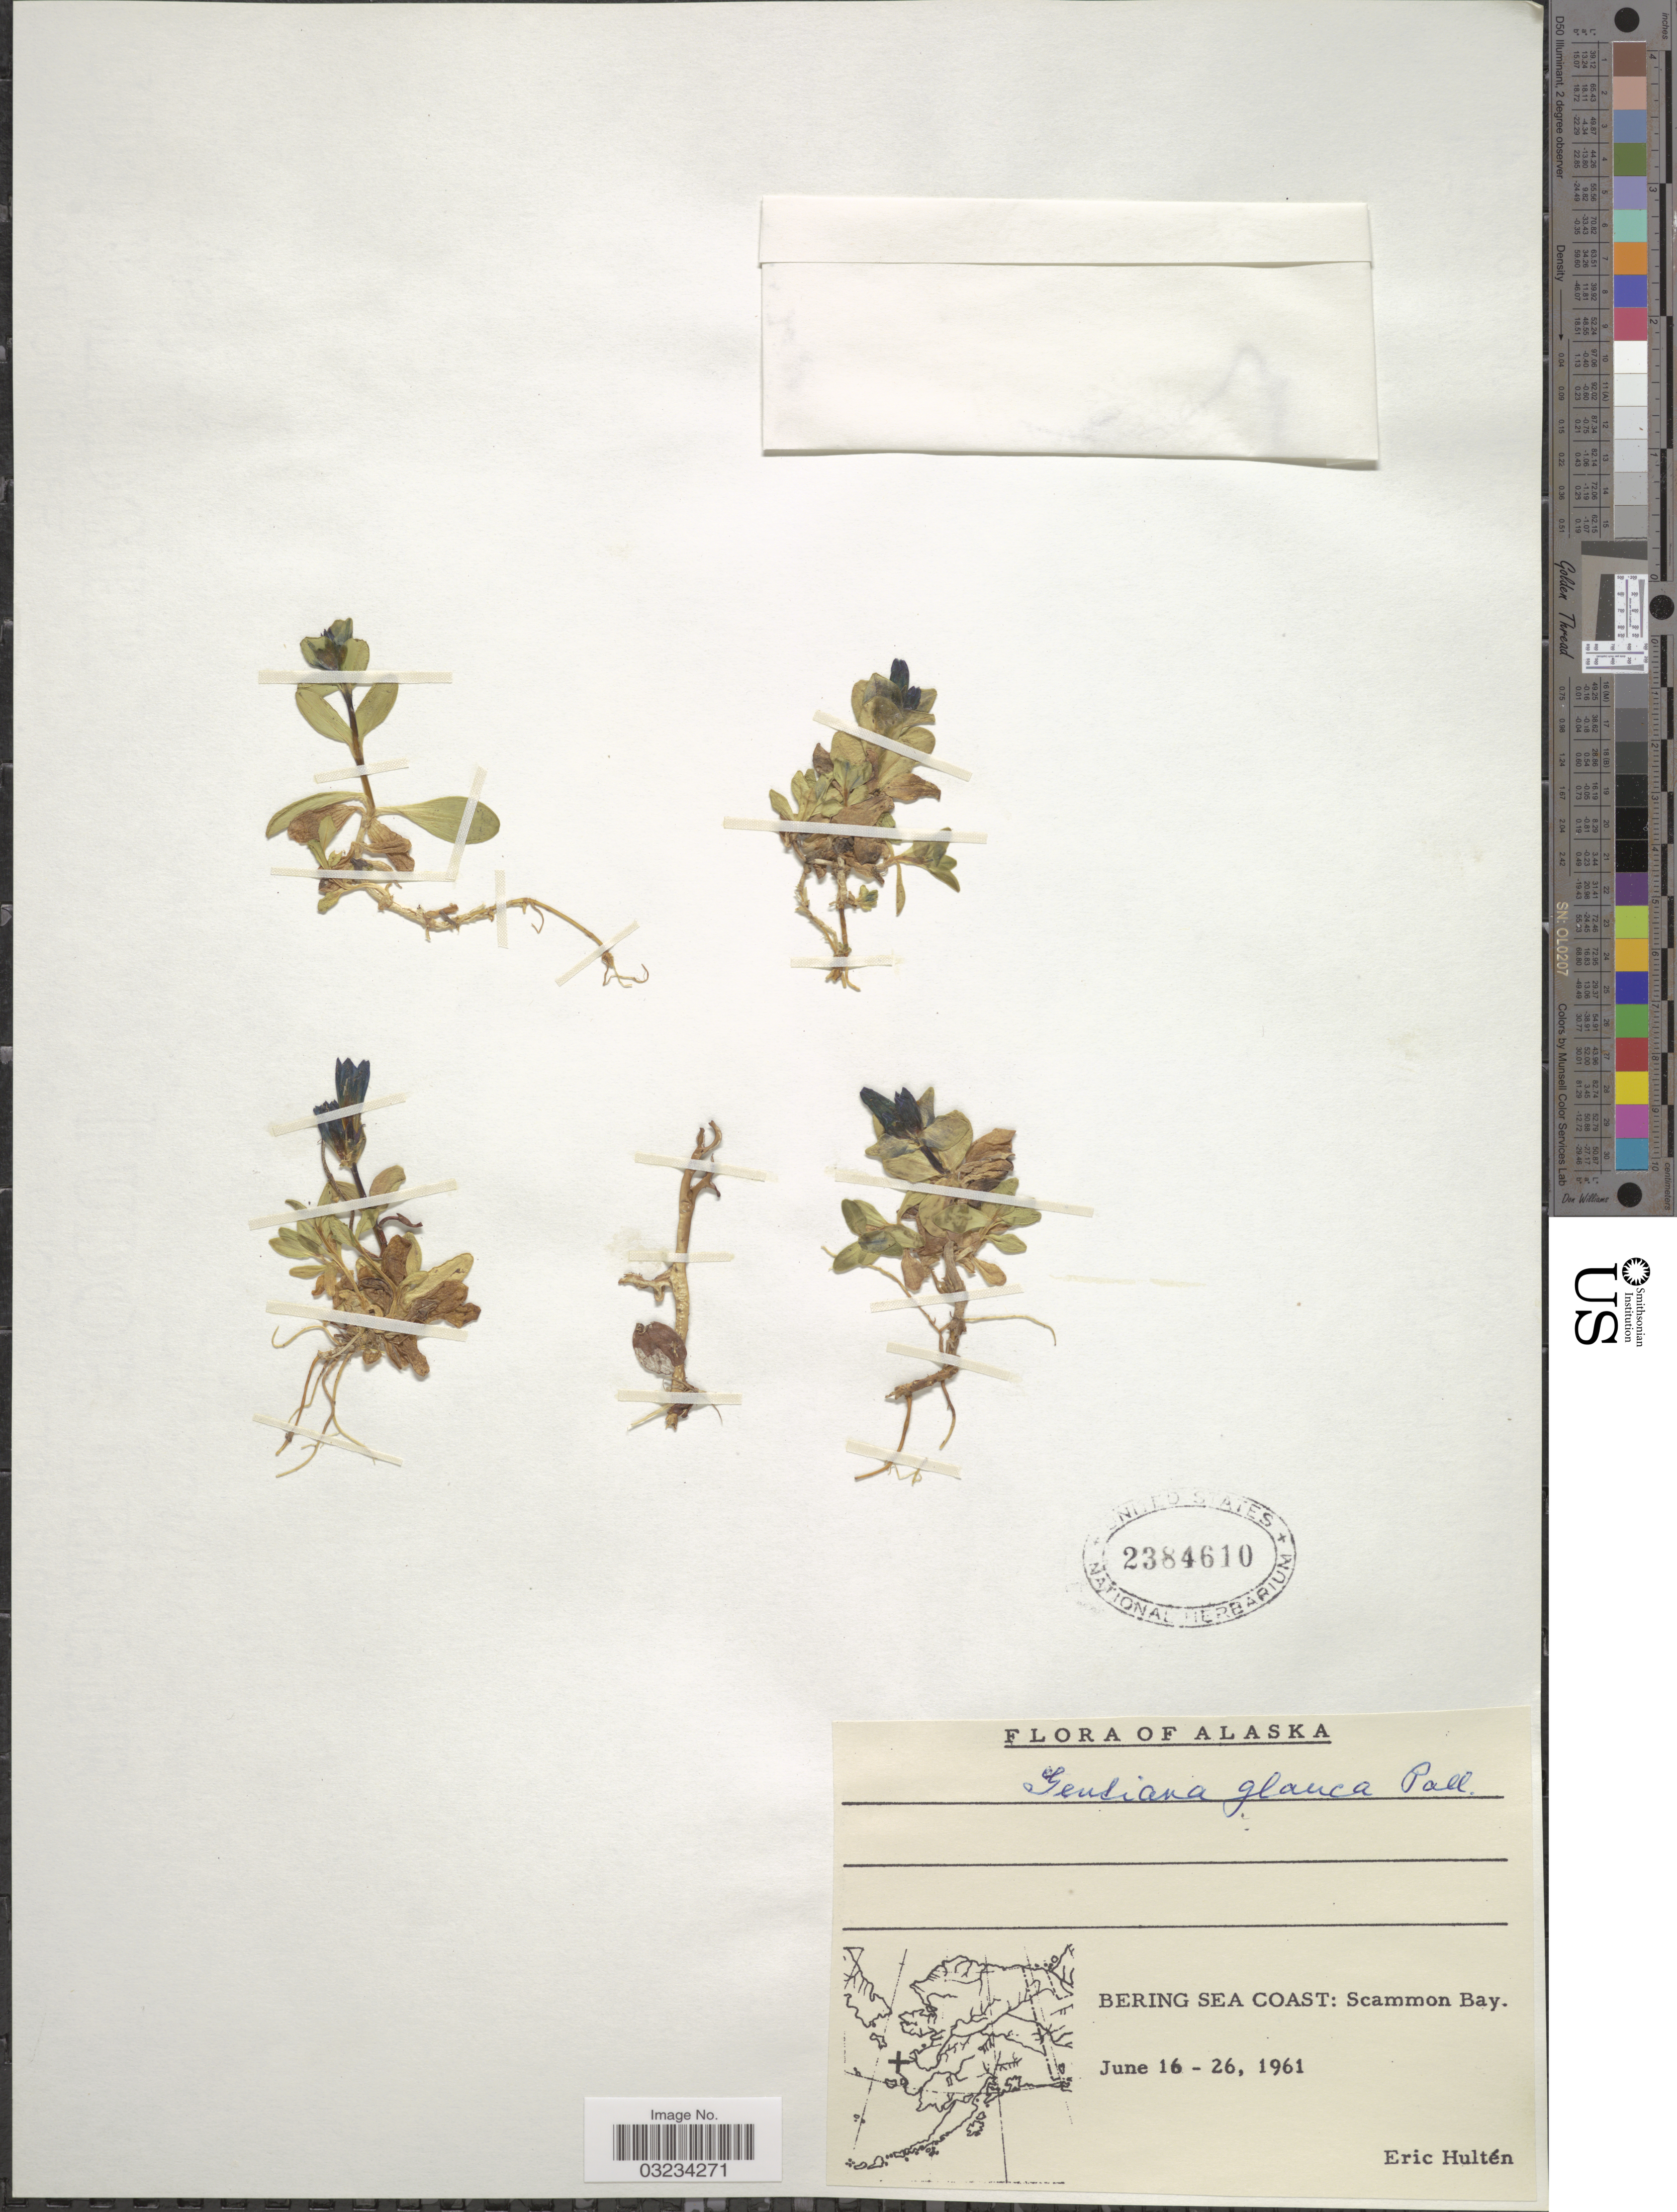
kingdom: Plantae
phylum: Tracheophyta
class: Magnoliopsida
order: Gentianales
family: Gentianaceae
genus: Gentiana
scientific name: Gentiana glauca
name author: Pall.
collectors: E. G. Hultén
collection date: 1961-06-16/1961-06-26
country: United States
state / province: Alaska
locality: Bering Sea Coast: Scammon Bay.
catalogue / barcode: US 2384610